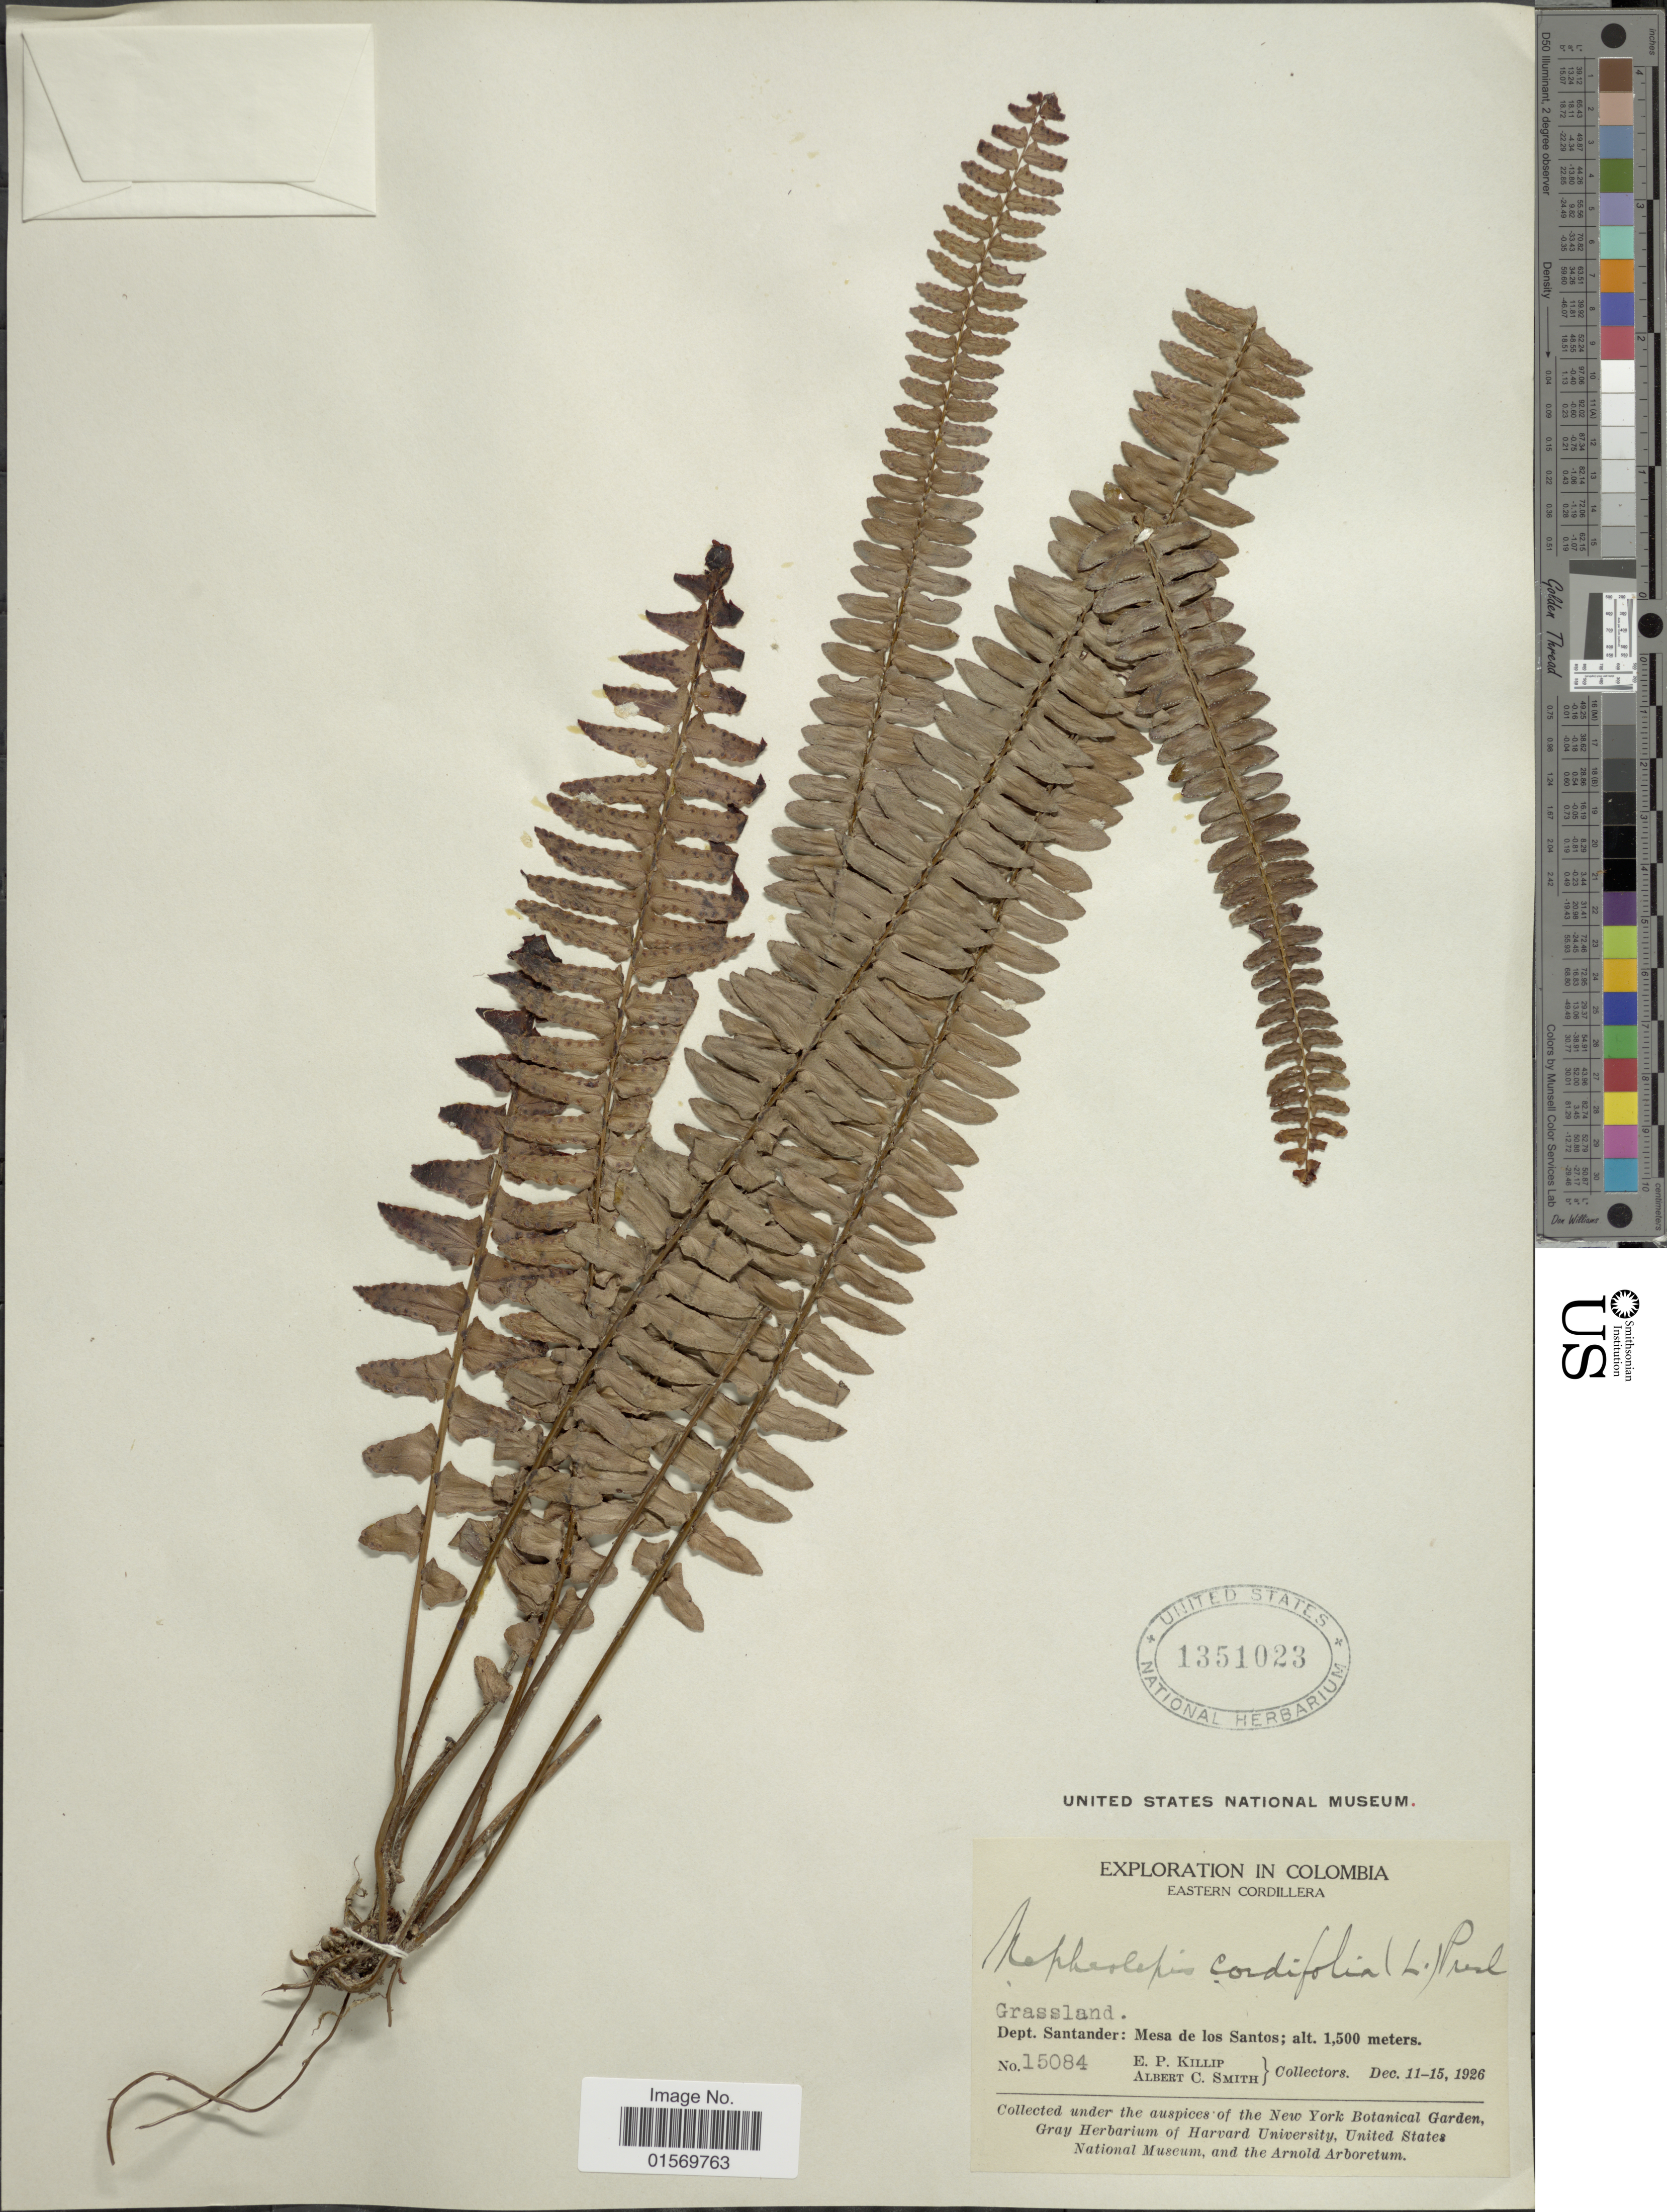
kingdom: Plantae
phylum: Tracheophyta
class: Polypodiopsida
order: Polypodiales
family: Nephrolepidaceae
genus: Nephrolepis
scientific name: Nephrolepis cordifolia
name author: (L.) C. Presl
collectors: E. P. Killip & A. C. Smith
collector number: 15084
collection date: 1926-12-11/1926-12-15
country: Colombia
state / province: Santander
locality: Eastern Cordillera, Mesa de los Santos.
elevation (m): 1500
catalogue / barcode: US 1351023